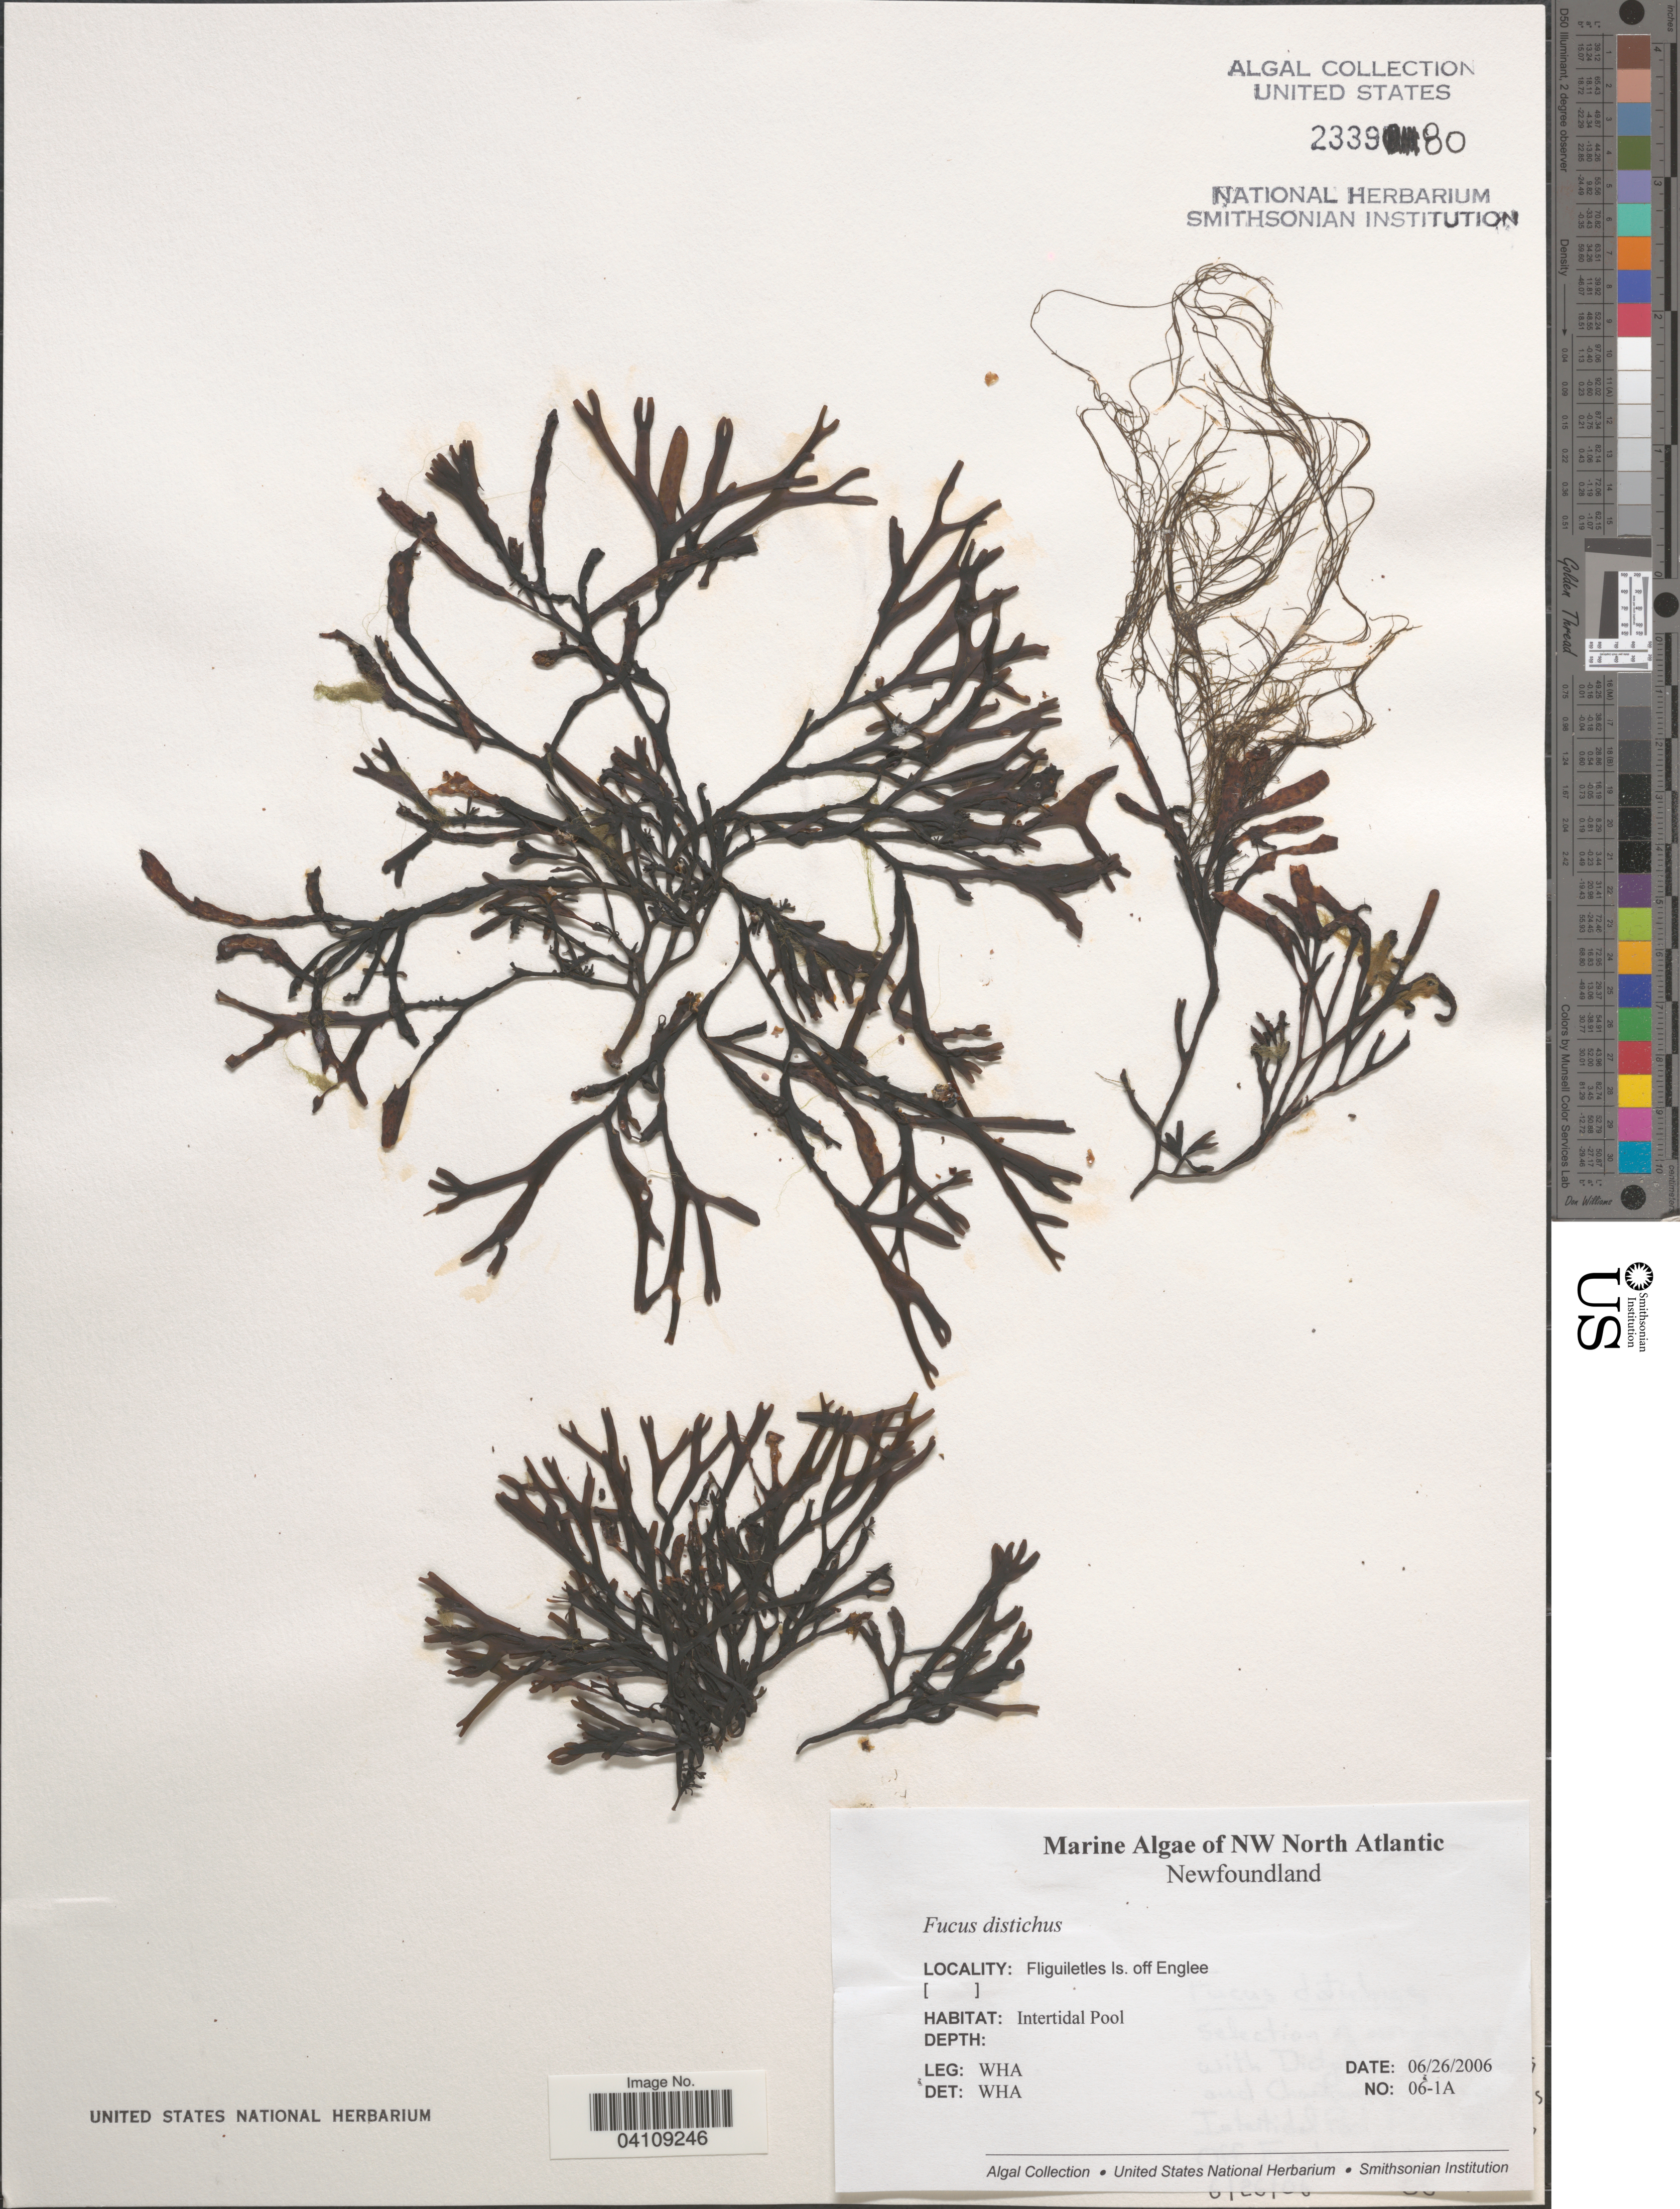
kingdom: Chromista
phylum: Ochrophyta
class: Phaeophyceae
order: Fucales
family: Fucaceae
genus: Fucus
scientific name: Fucus distichus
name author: L.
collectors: W. H. Adey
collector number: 06-1A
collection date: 2006-06-26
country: Canada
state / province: Newfoundland and Labrador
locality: NW North Atlantic. Fliguiletles Is. off Englee. Intertidal Pool.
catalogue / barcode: US 233980